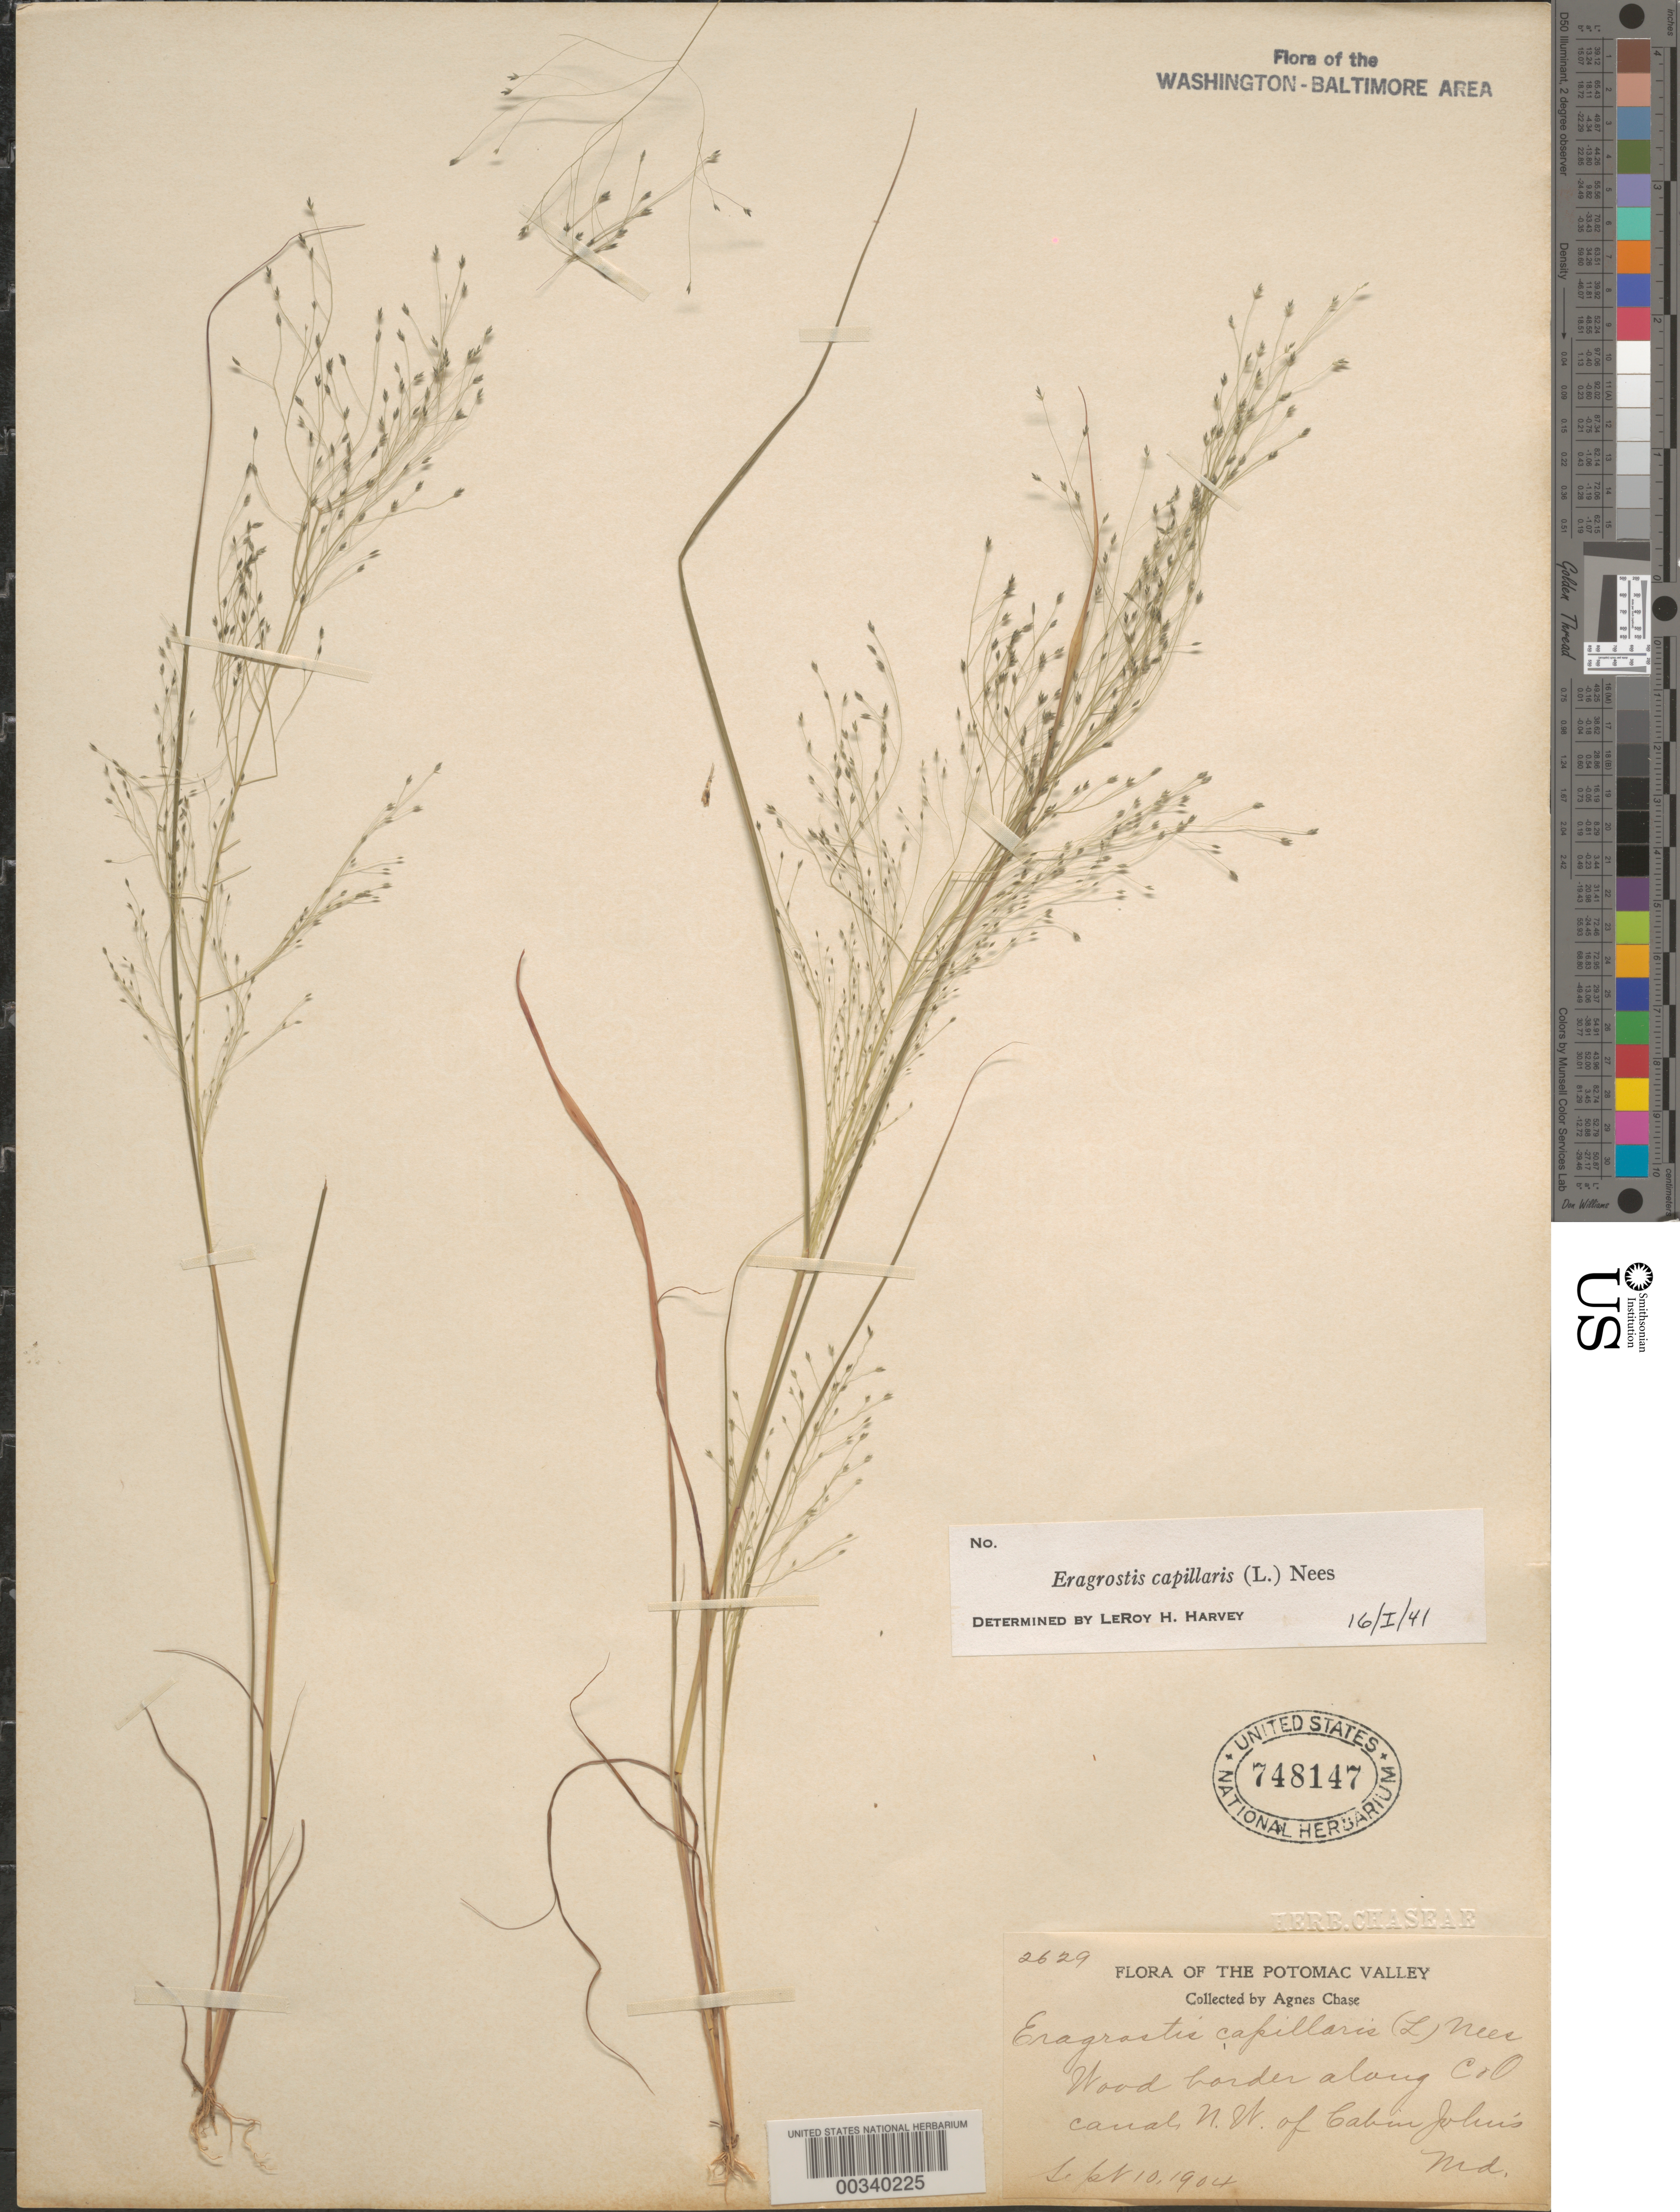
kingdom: Plantae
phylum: Tracheophyta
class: Liliopsida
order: Poales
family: Poaceae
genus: Eragrostis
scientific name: Eragrostis capillaris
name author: (L.) Nees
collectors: A. Chase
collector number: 2629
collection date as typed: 10 Sep 1904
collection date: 1904-09-10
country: United States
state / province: Maryland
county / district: Montgomery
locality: Along C & O Canal, NW of Cabin John's Bridge C. & O. Canal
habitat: Wood border along canal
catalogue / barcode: US 748147